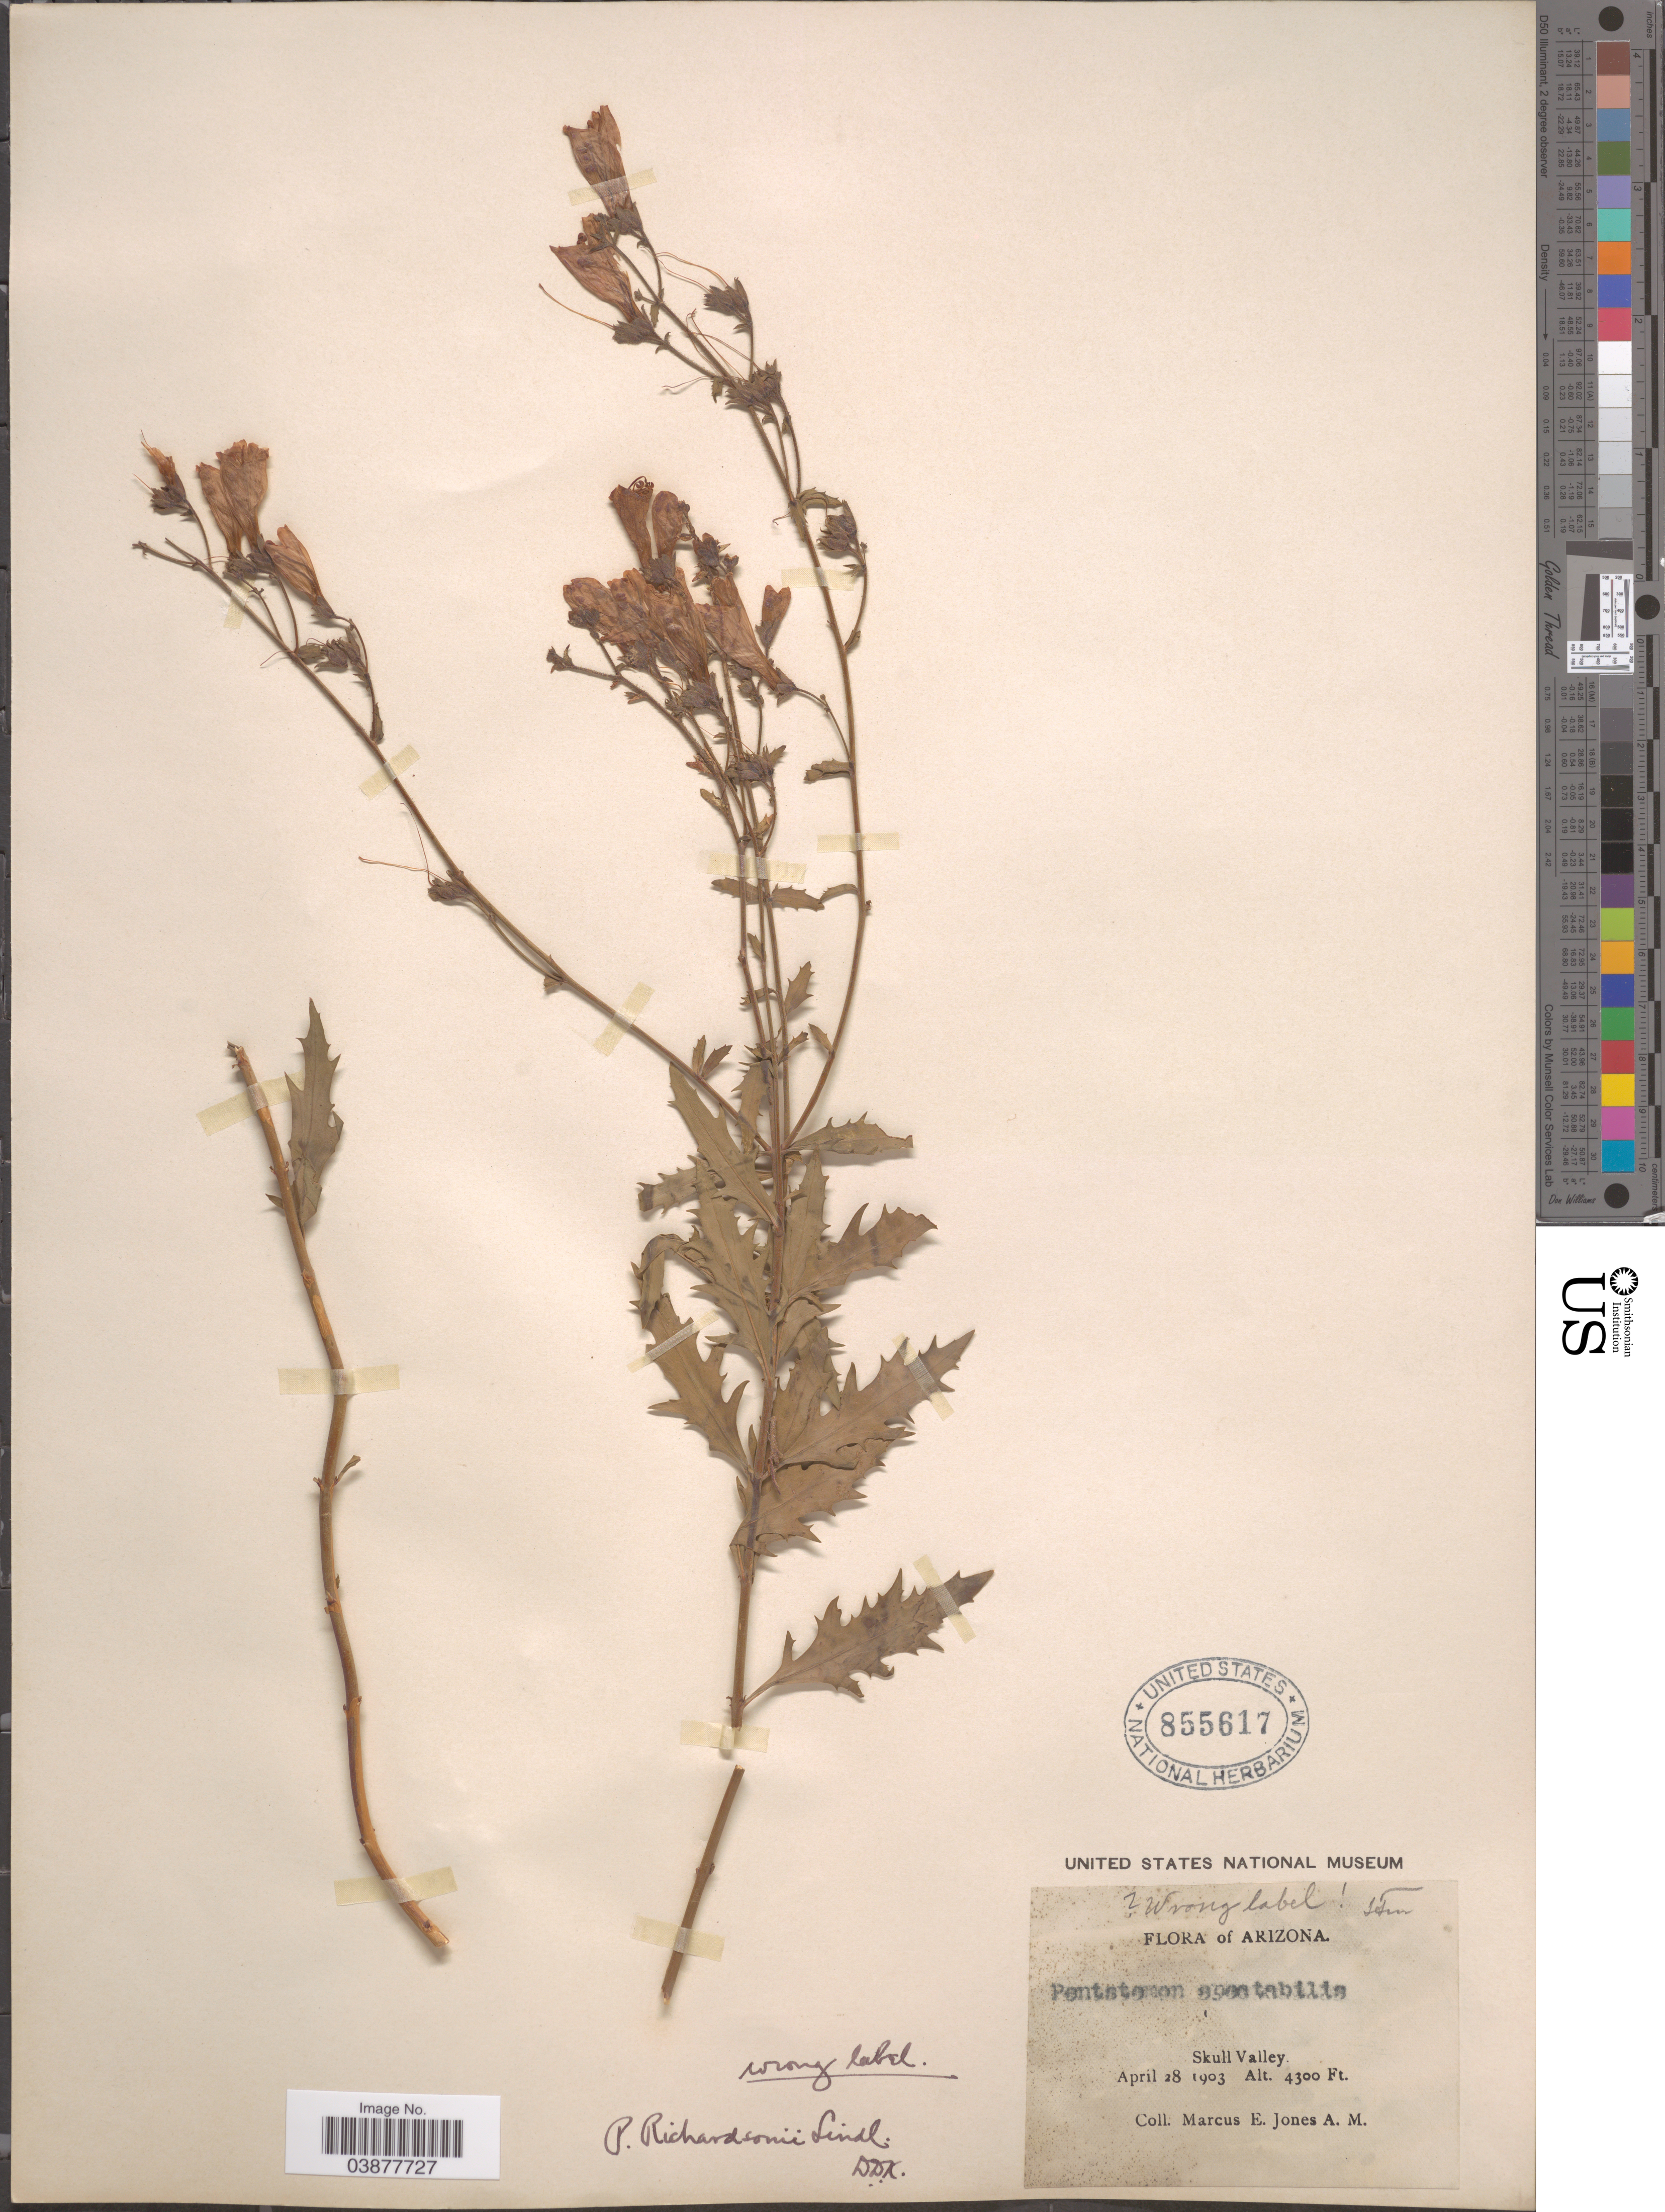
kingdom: Plantae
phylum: Tracheophyta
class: Magnoliopsida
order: Lamiales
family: Plantaginaceae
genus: Penstemon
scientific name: Penstemon richardsonii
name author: Douglas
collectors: M. E. Jones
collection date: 1903-04-28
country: United States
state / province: Arizona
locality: Skull Valley.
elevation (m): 1311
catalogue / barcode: US 855617